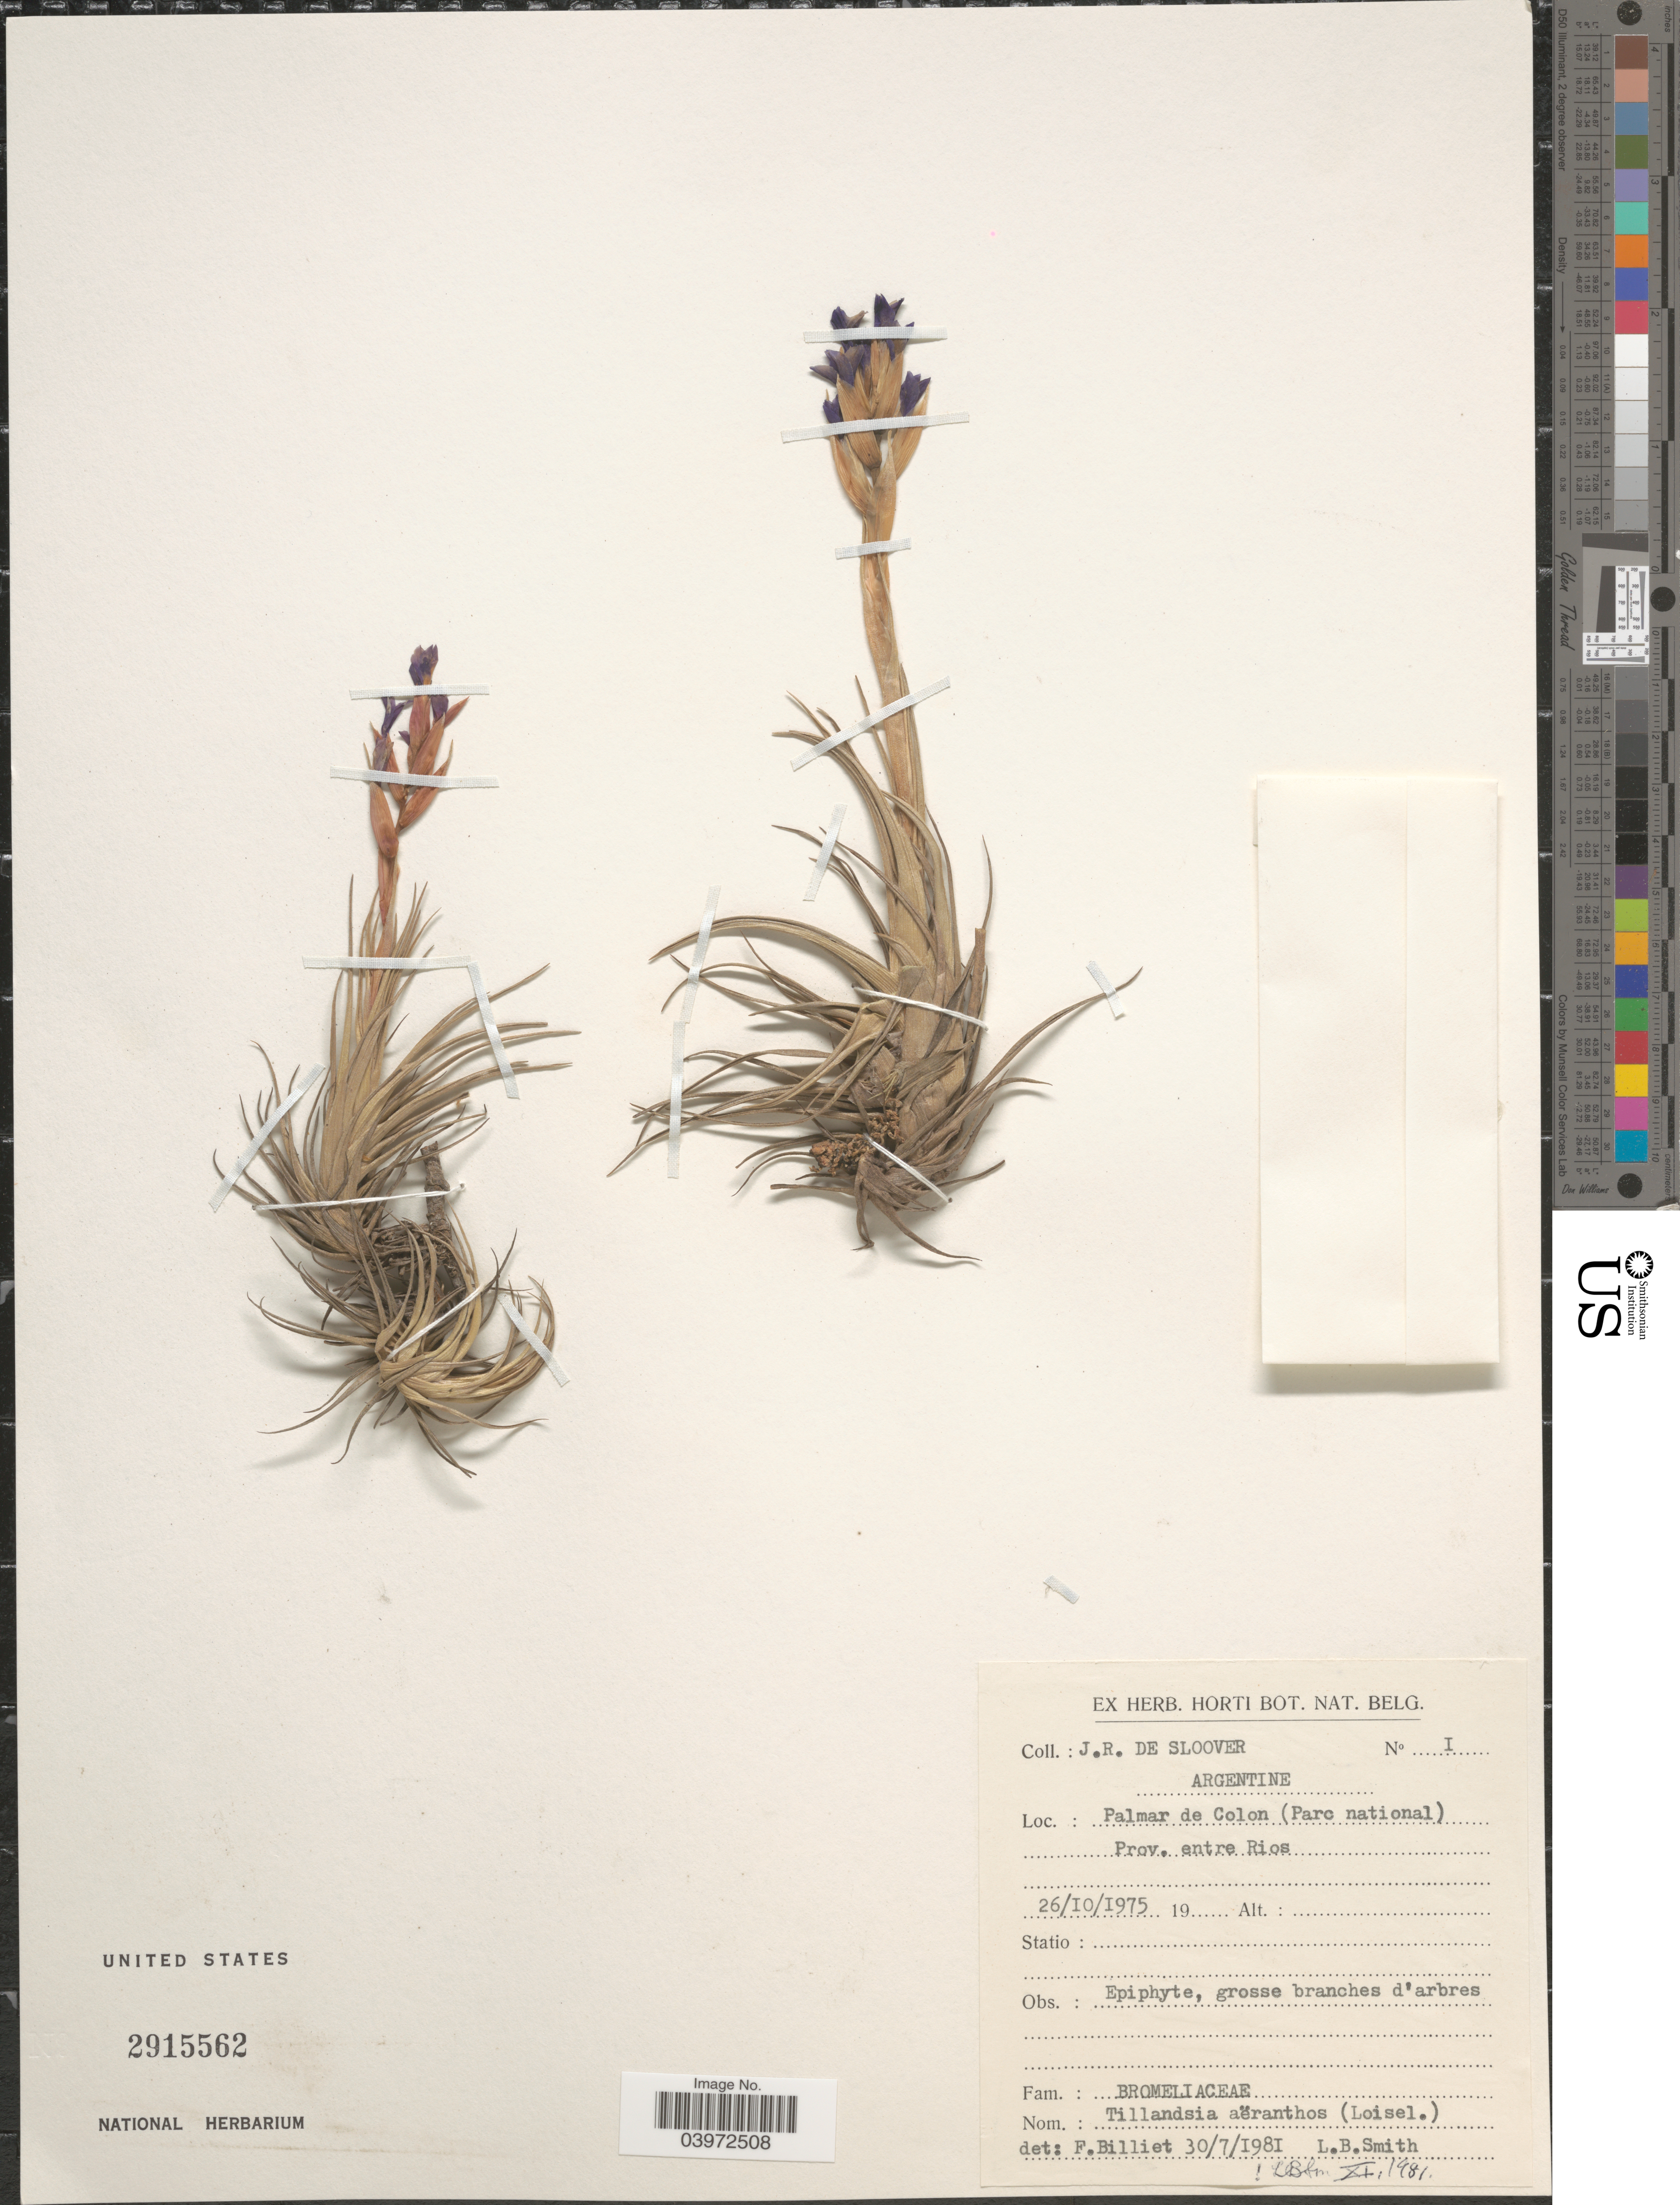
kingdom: Plantae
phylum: Tracheophyta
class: Liliopsida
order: Poales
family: Bromeliaceae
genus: Tillandsia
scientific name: Tillandsia aeranthos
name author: (Loisel.) L.B. Sm.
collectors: J. Sloover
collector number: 1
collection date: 1975-10-26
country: Argentina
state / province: Entre Rios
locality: Palmar de Colon (Parc national).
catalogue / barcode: US 2915562